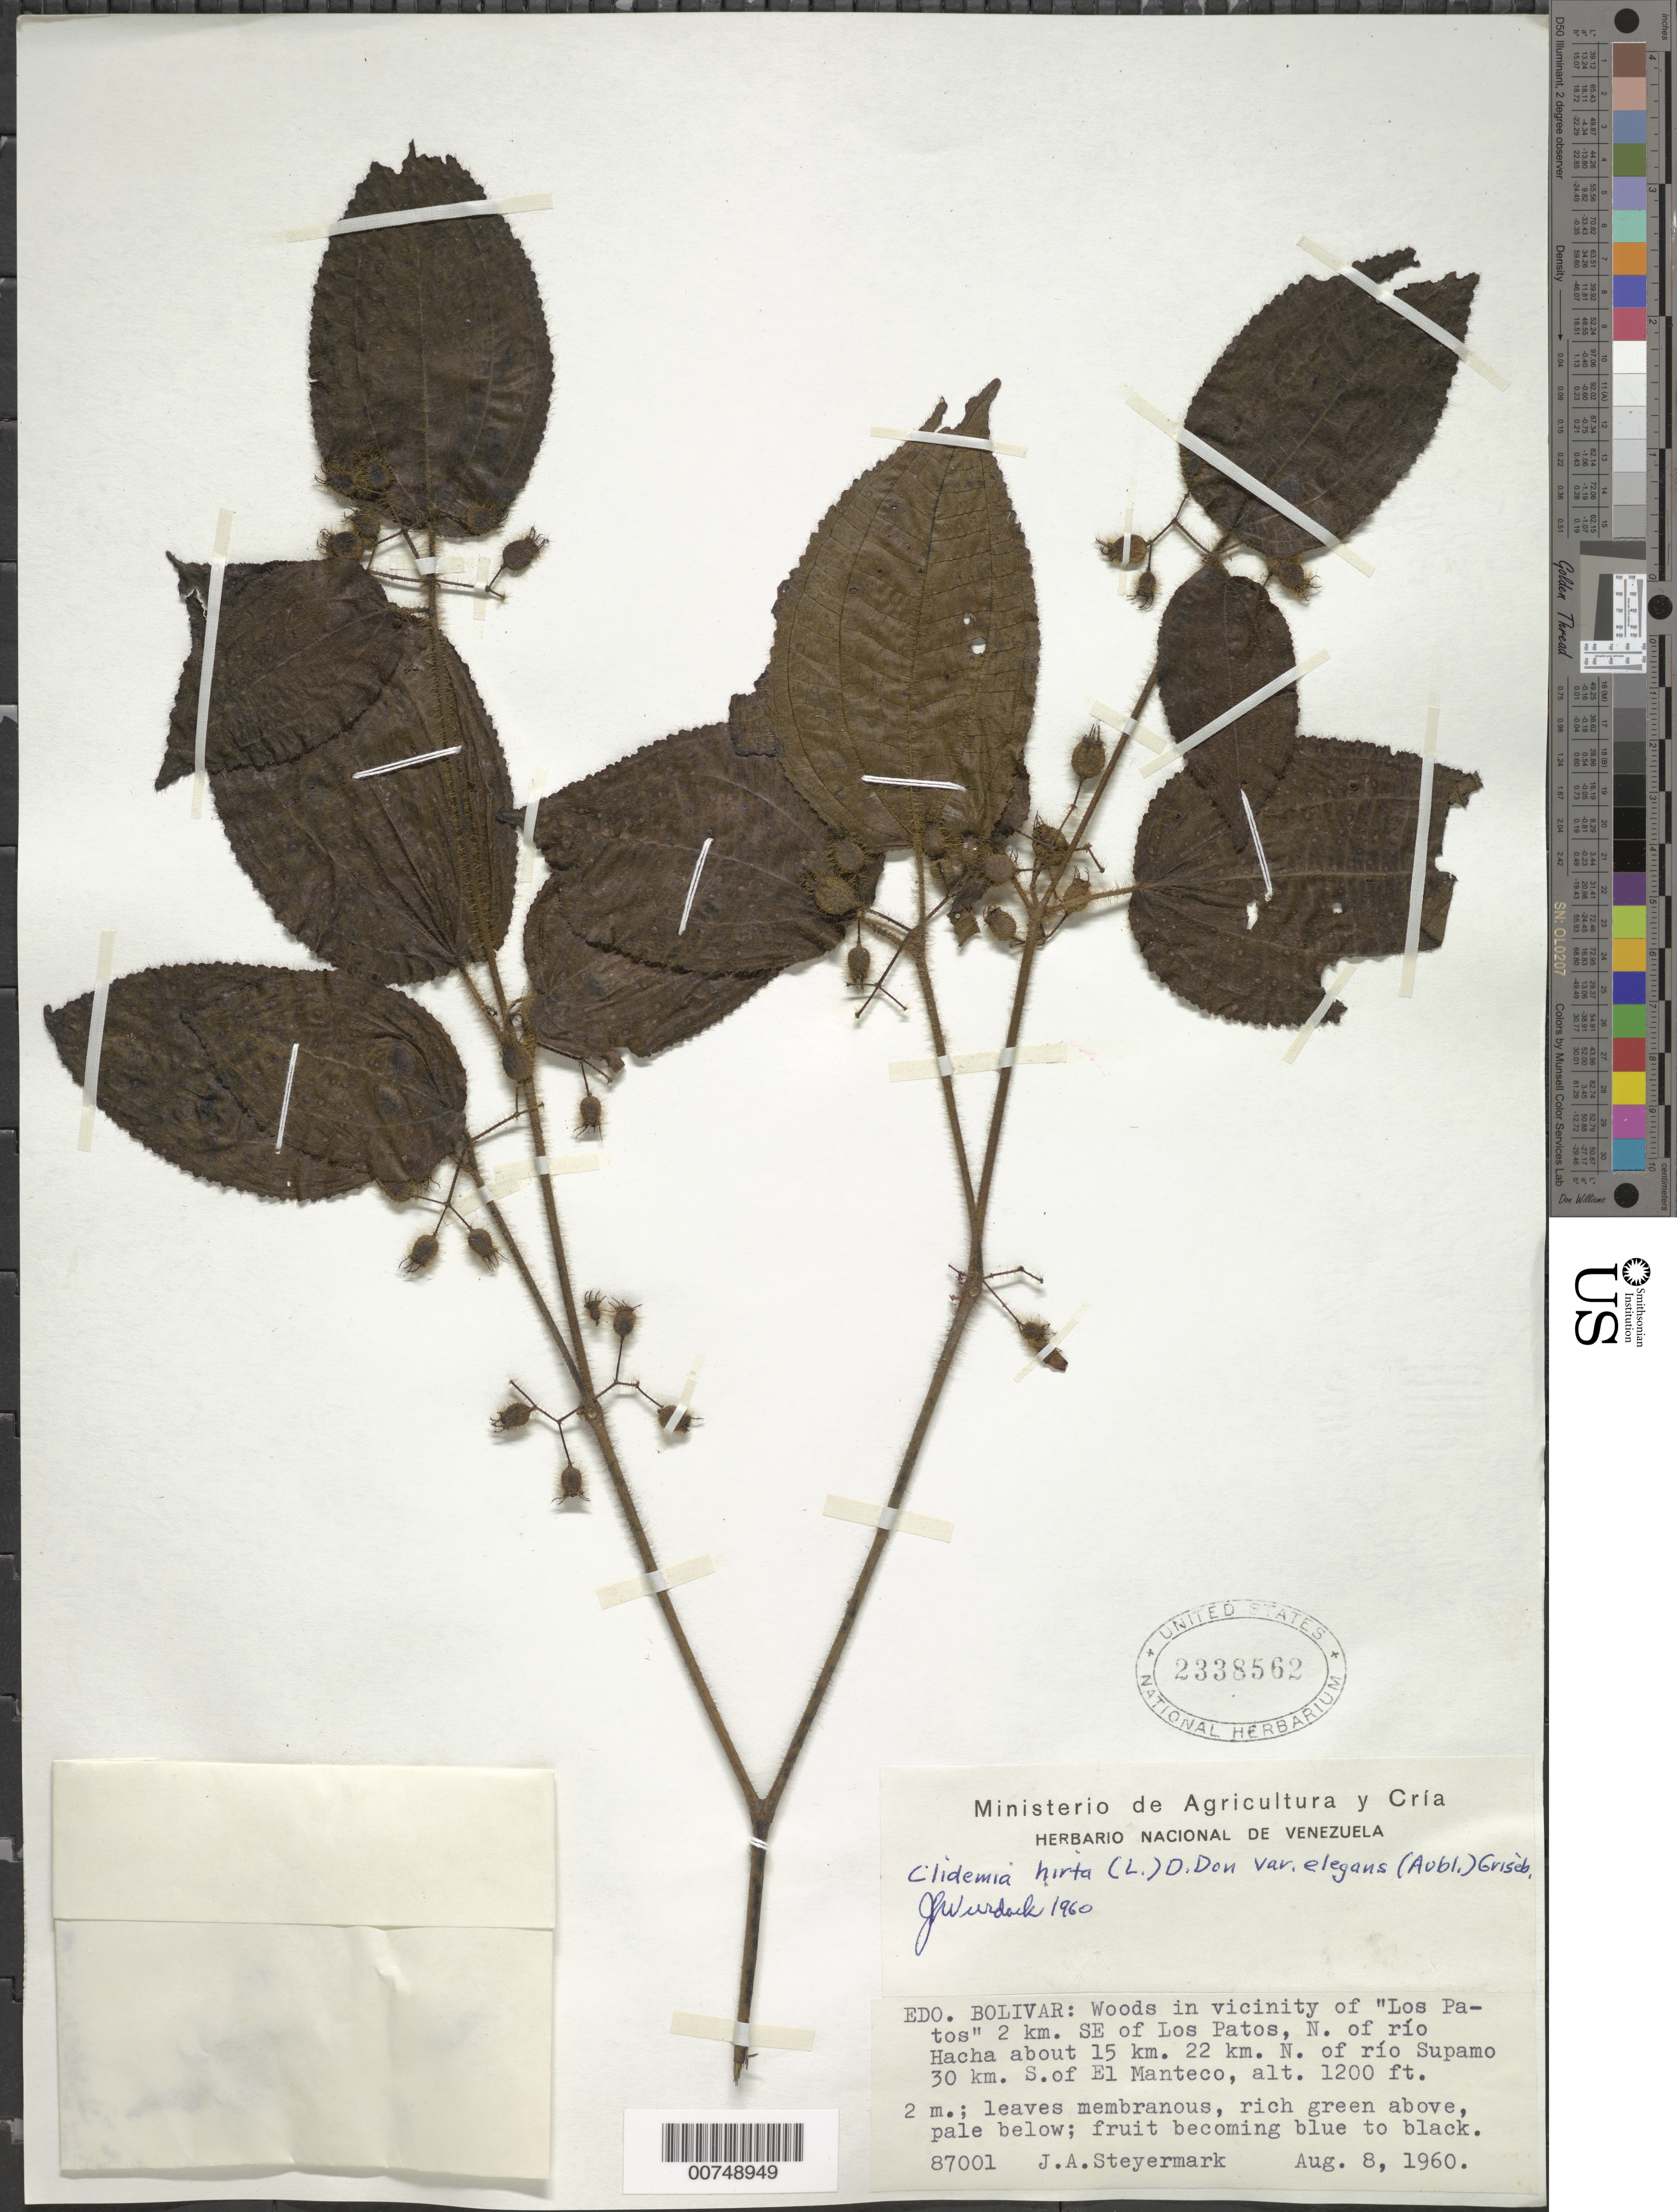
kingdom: Plantae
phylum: Tracheophyta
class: Magnoliopsida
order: Myrtales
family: Melastomataceae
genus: Clidemia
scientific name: Clidemia hirta var. elegans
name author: (Aubl.) Griseb.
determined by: Wurdack, John J., (US), US (UNITED STATES)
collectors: J. Steyermark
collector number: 87001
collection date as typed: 8-Aug-60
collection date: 1960-08-08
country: Venezuela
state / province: Bolívar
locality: Los Patos, 2 km SE of; 15 km N of Río Hacha; 22 km N of Río Supamo; 30 km S of El Manteco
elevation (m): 366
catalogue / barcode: US 2338562